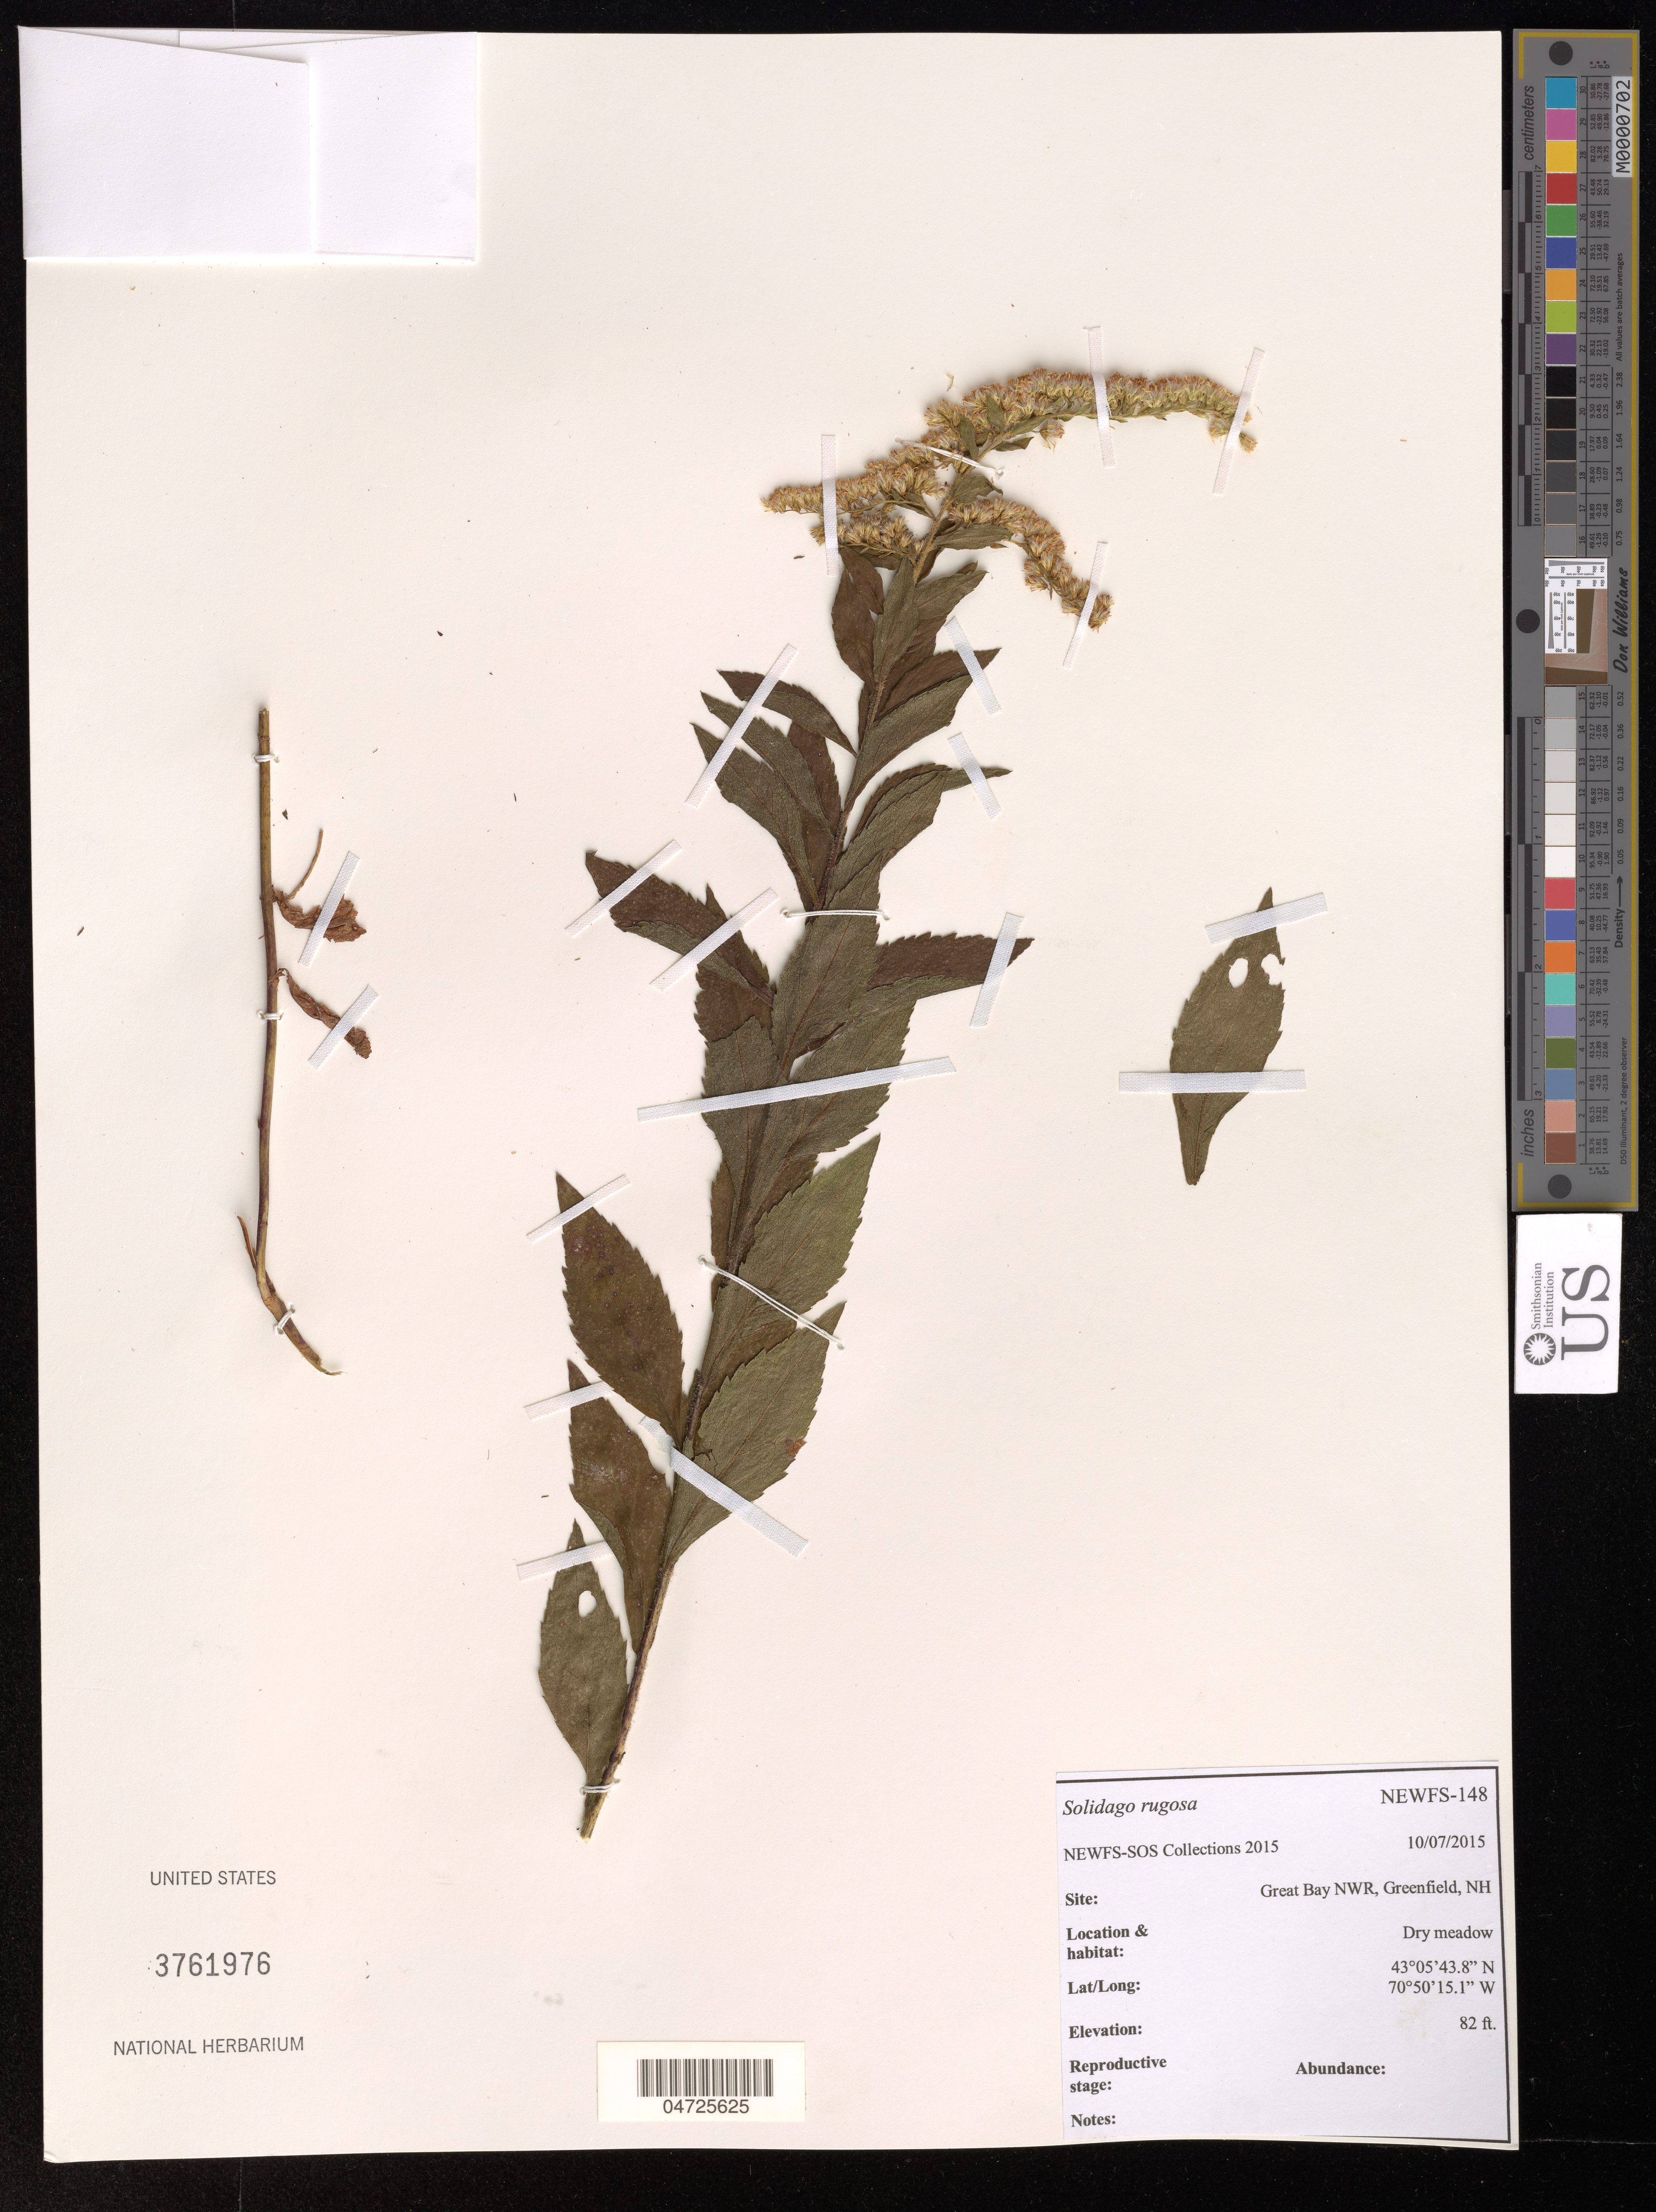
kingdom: Plantae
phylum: Tracheophyta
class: Magnoliopsida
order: Asterales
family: Asteraceae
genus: Solidago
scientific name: Solidago rugosa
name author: Mill.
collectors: NEWFS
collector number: NEWFS-148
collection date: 2015-10-07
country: United States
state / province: New Hampshire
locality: Great Bay NWR, Greenfield.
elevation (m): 25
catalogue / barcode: US 3761976